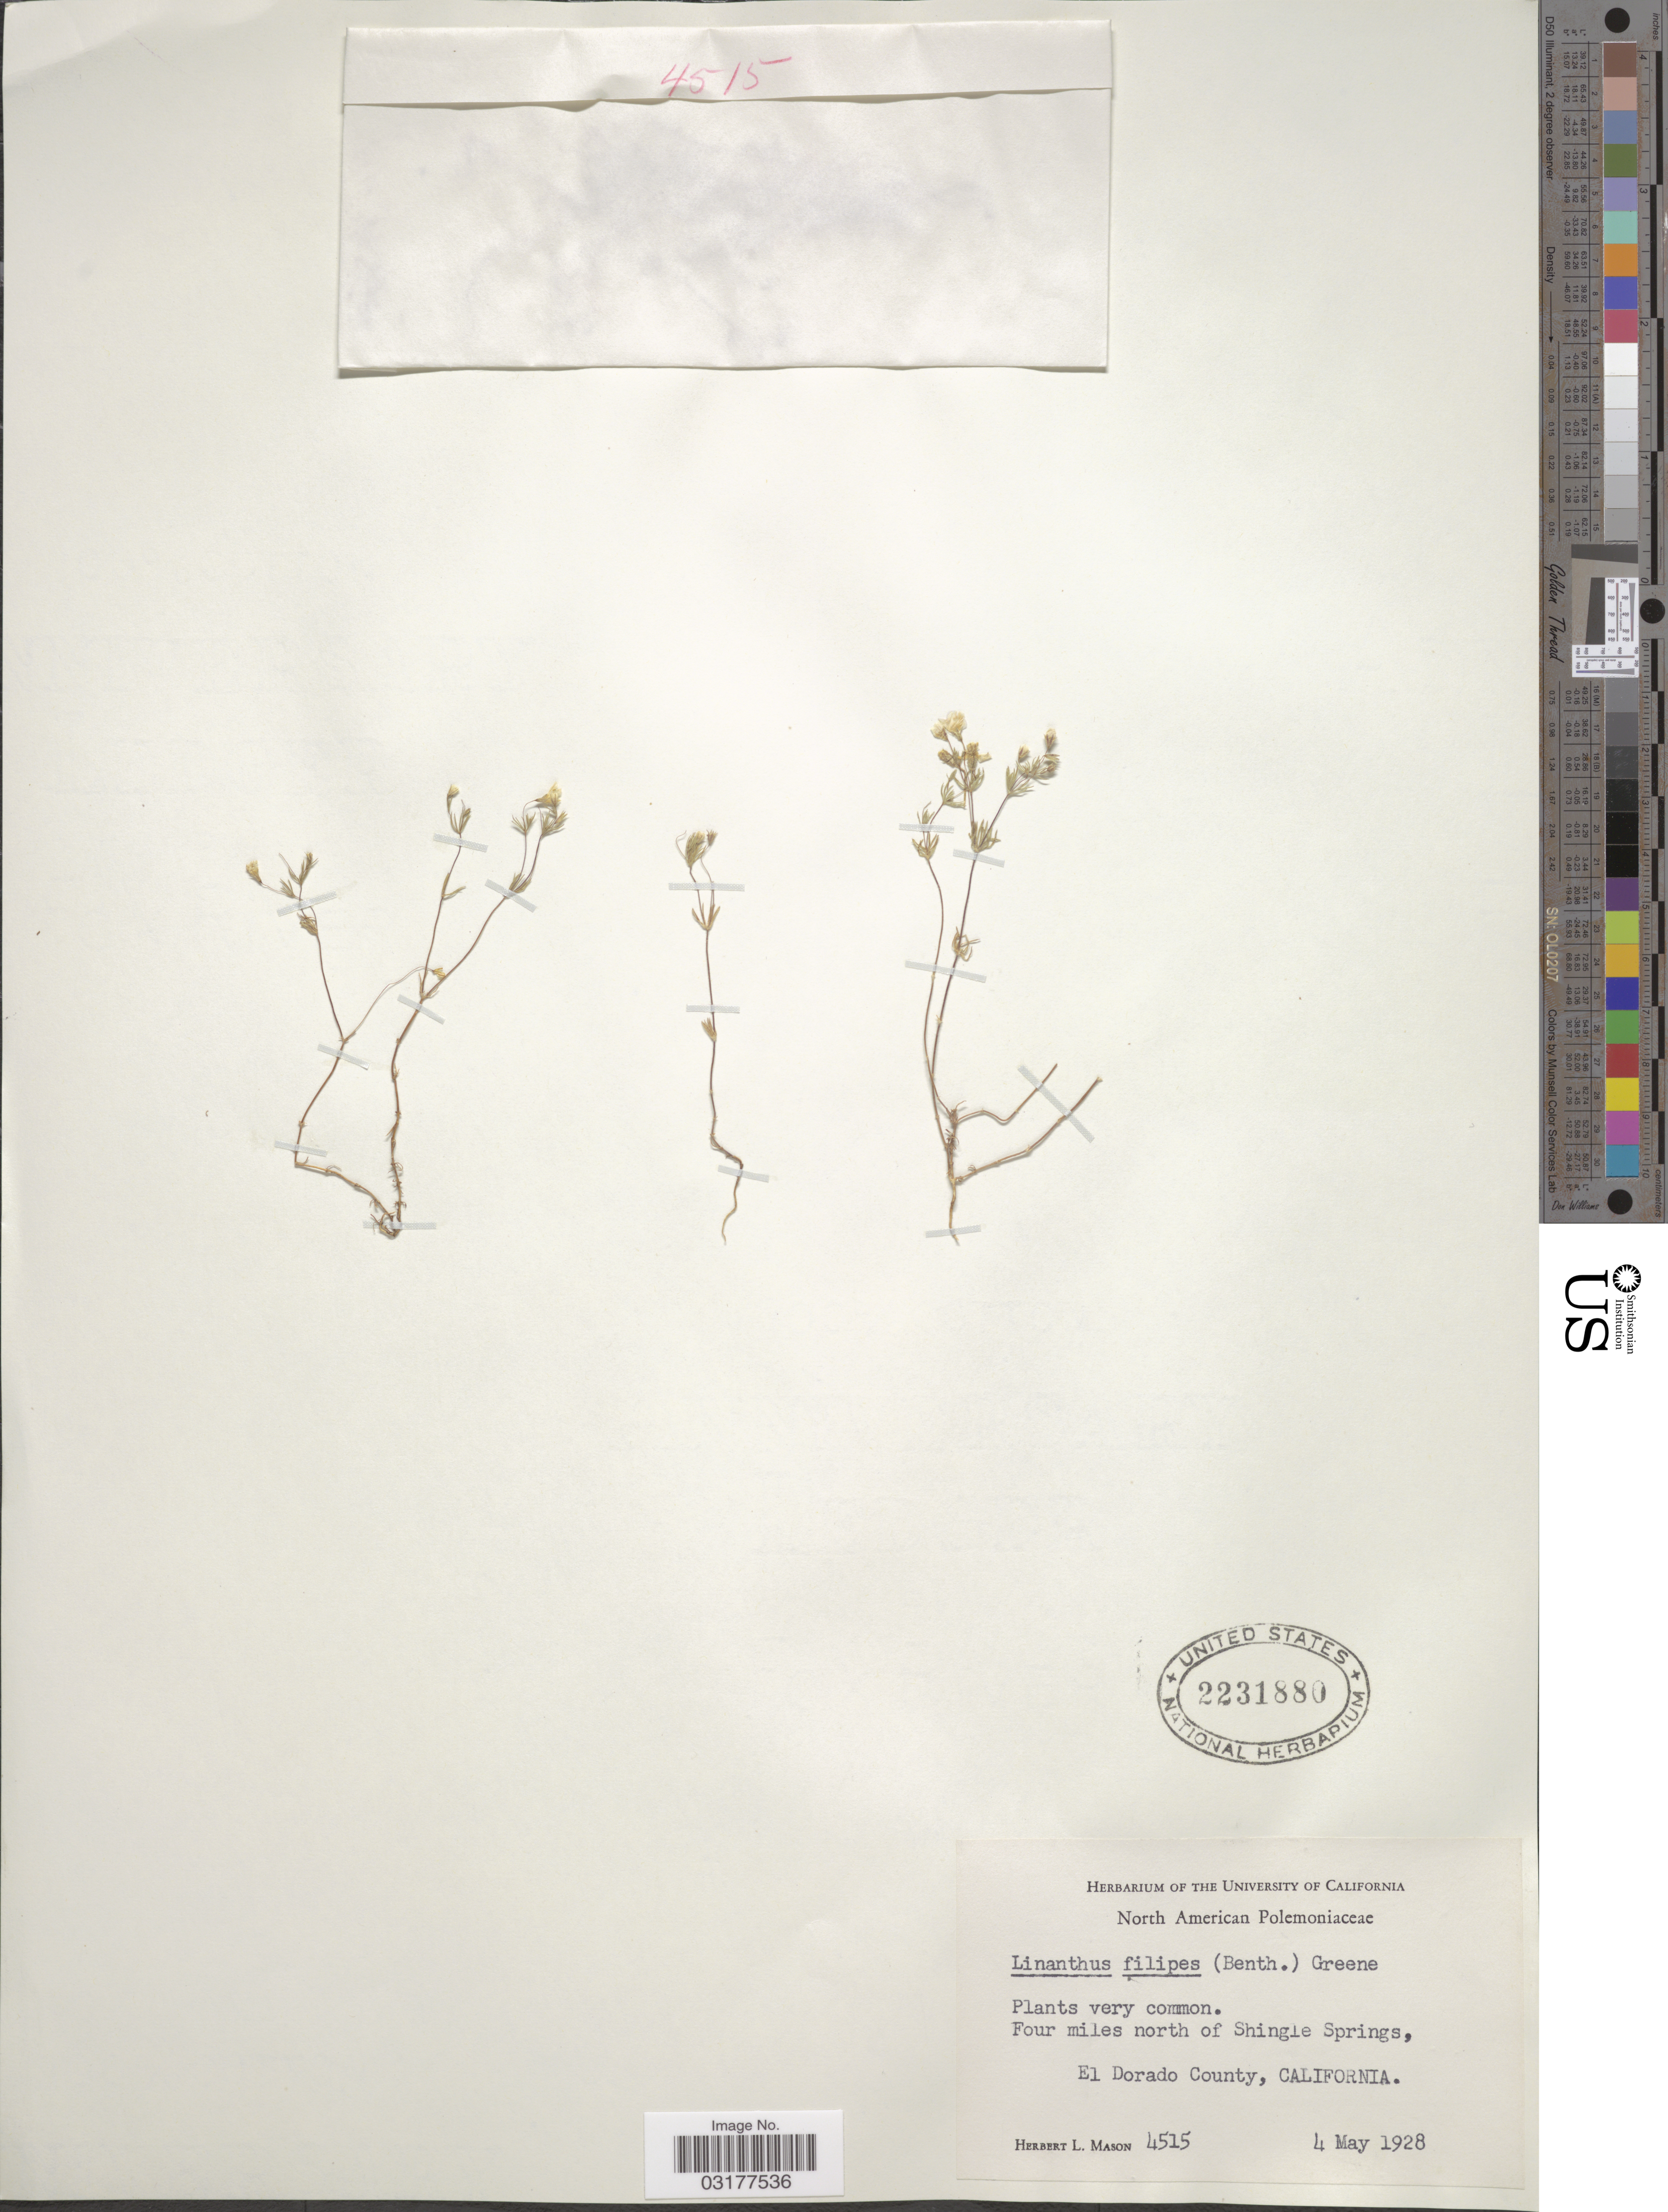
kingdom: Plantae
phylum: Tracheophyta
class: Magnoliopsida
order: Ericales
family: Polemoniaceae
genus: Leptosiphon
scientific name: Leptosiphon filipes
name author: (Benth.) J.M. Porter & L.A. Johnson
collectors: H. L. Mason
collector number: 4515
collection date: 1928-05-04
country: United States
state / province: California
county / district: El Dorado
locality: Four miles north of Shingle Springs, El Dorado County.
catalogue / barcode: US 2231880